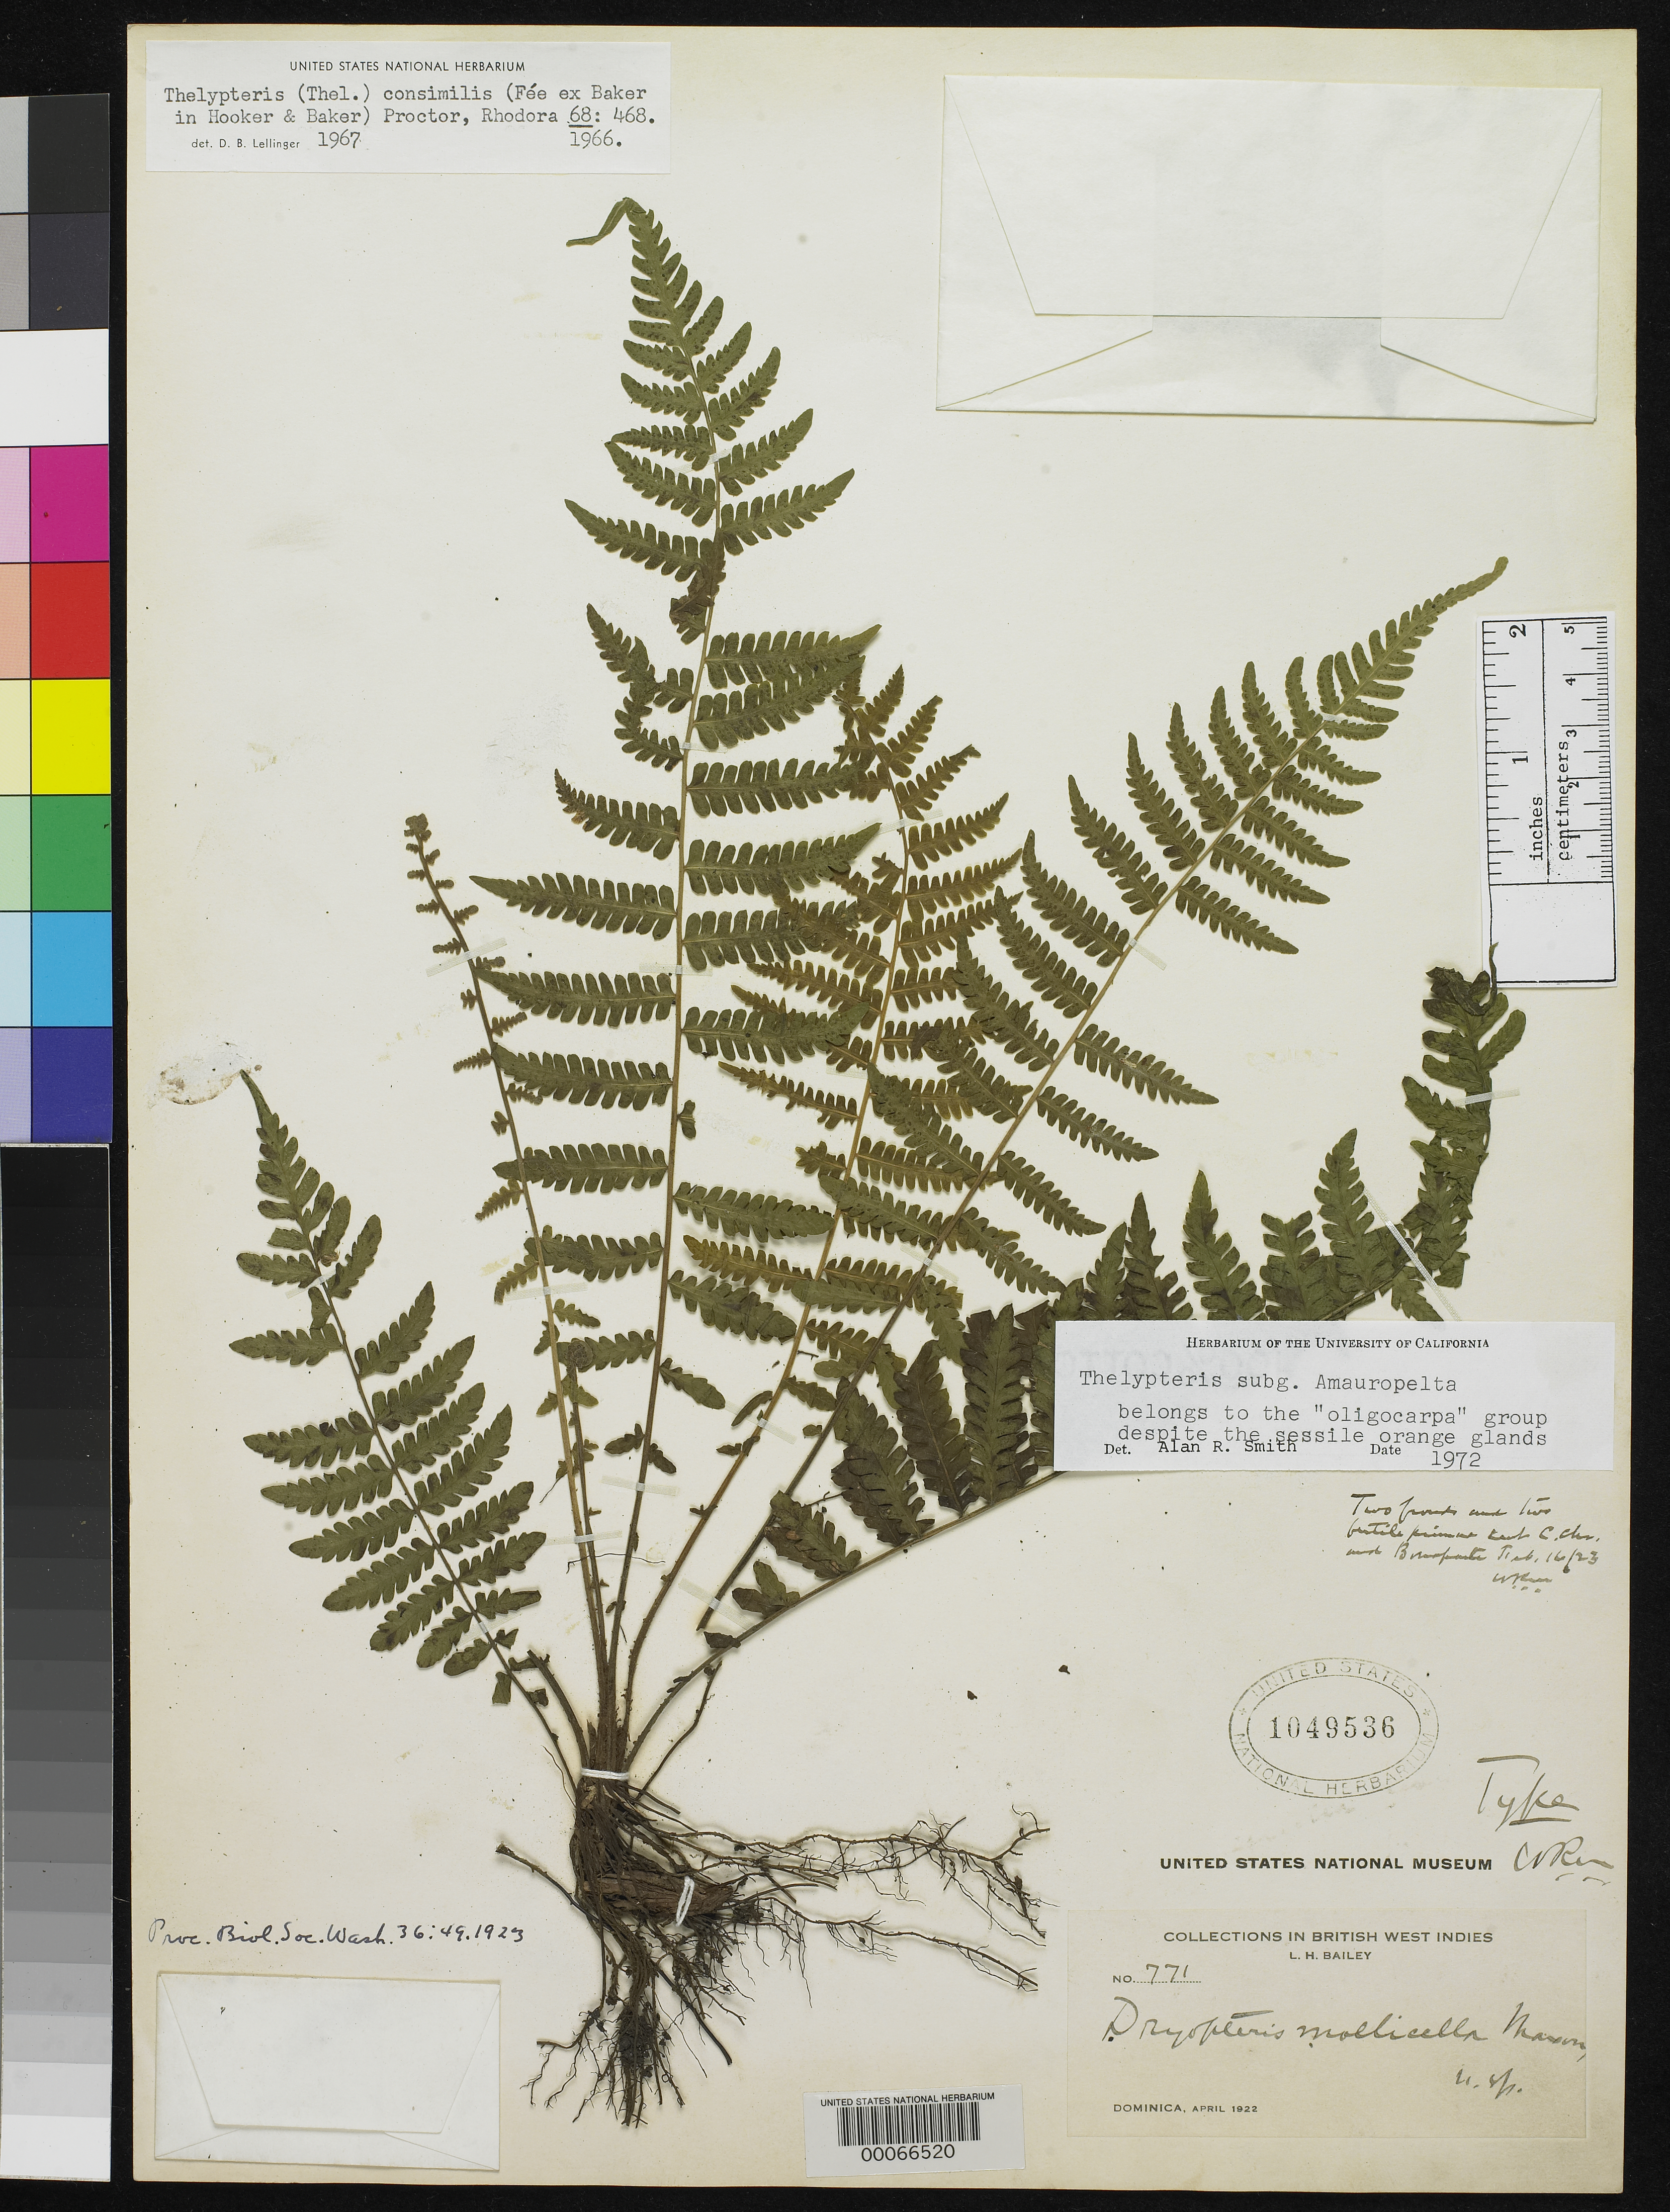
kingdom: Plantae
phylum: Tracheophyta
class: Polypodiopsida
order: Polypodiales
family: Dryopteridaceae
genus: Dryopteris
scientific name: Dryopteris mollicella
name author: Maxon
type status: Holotype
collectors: L. H. Bailey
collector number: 771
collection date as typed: Apr 1922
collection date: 1922-04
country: Dominica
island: Dominica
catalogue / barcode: US 1049536